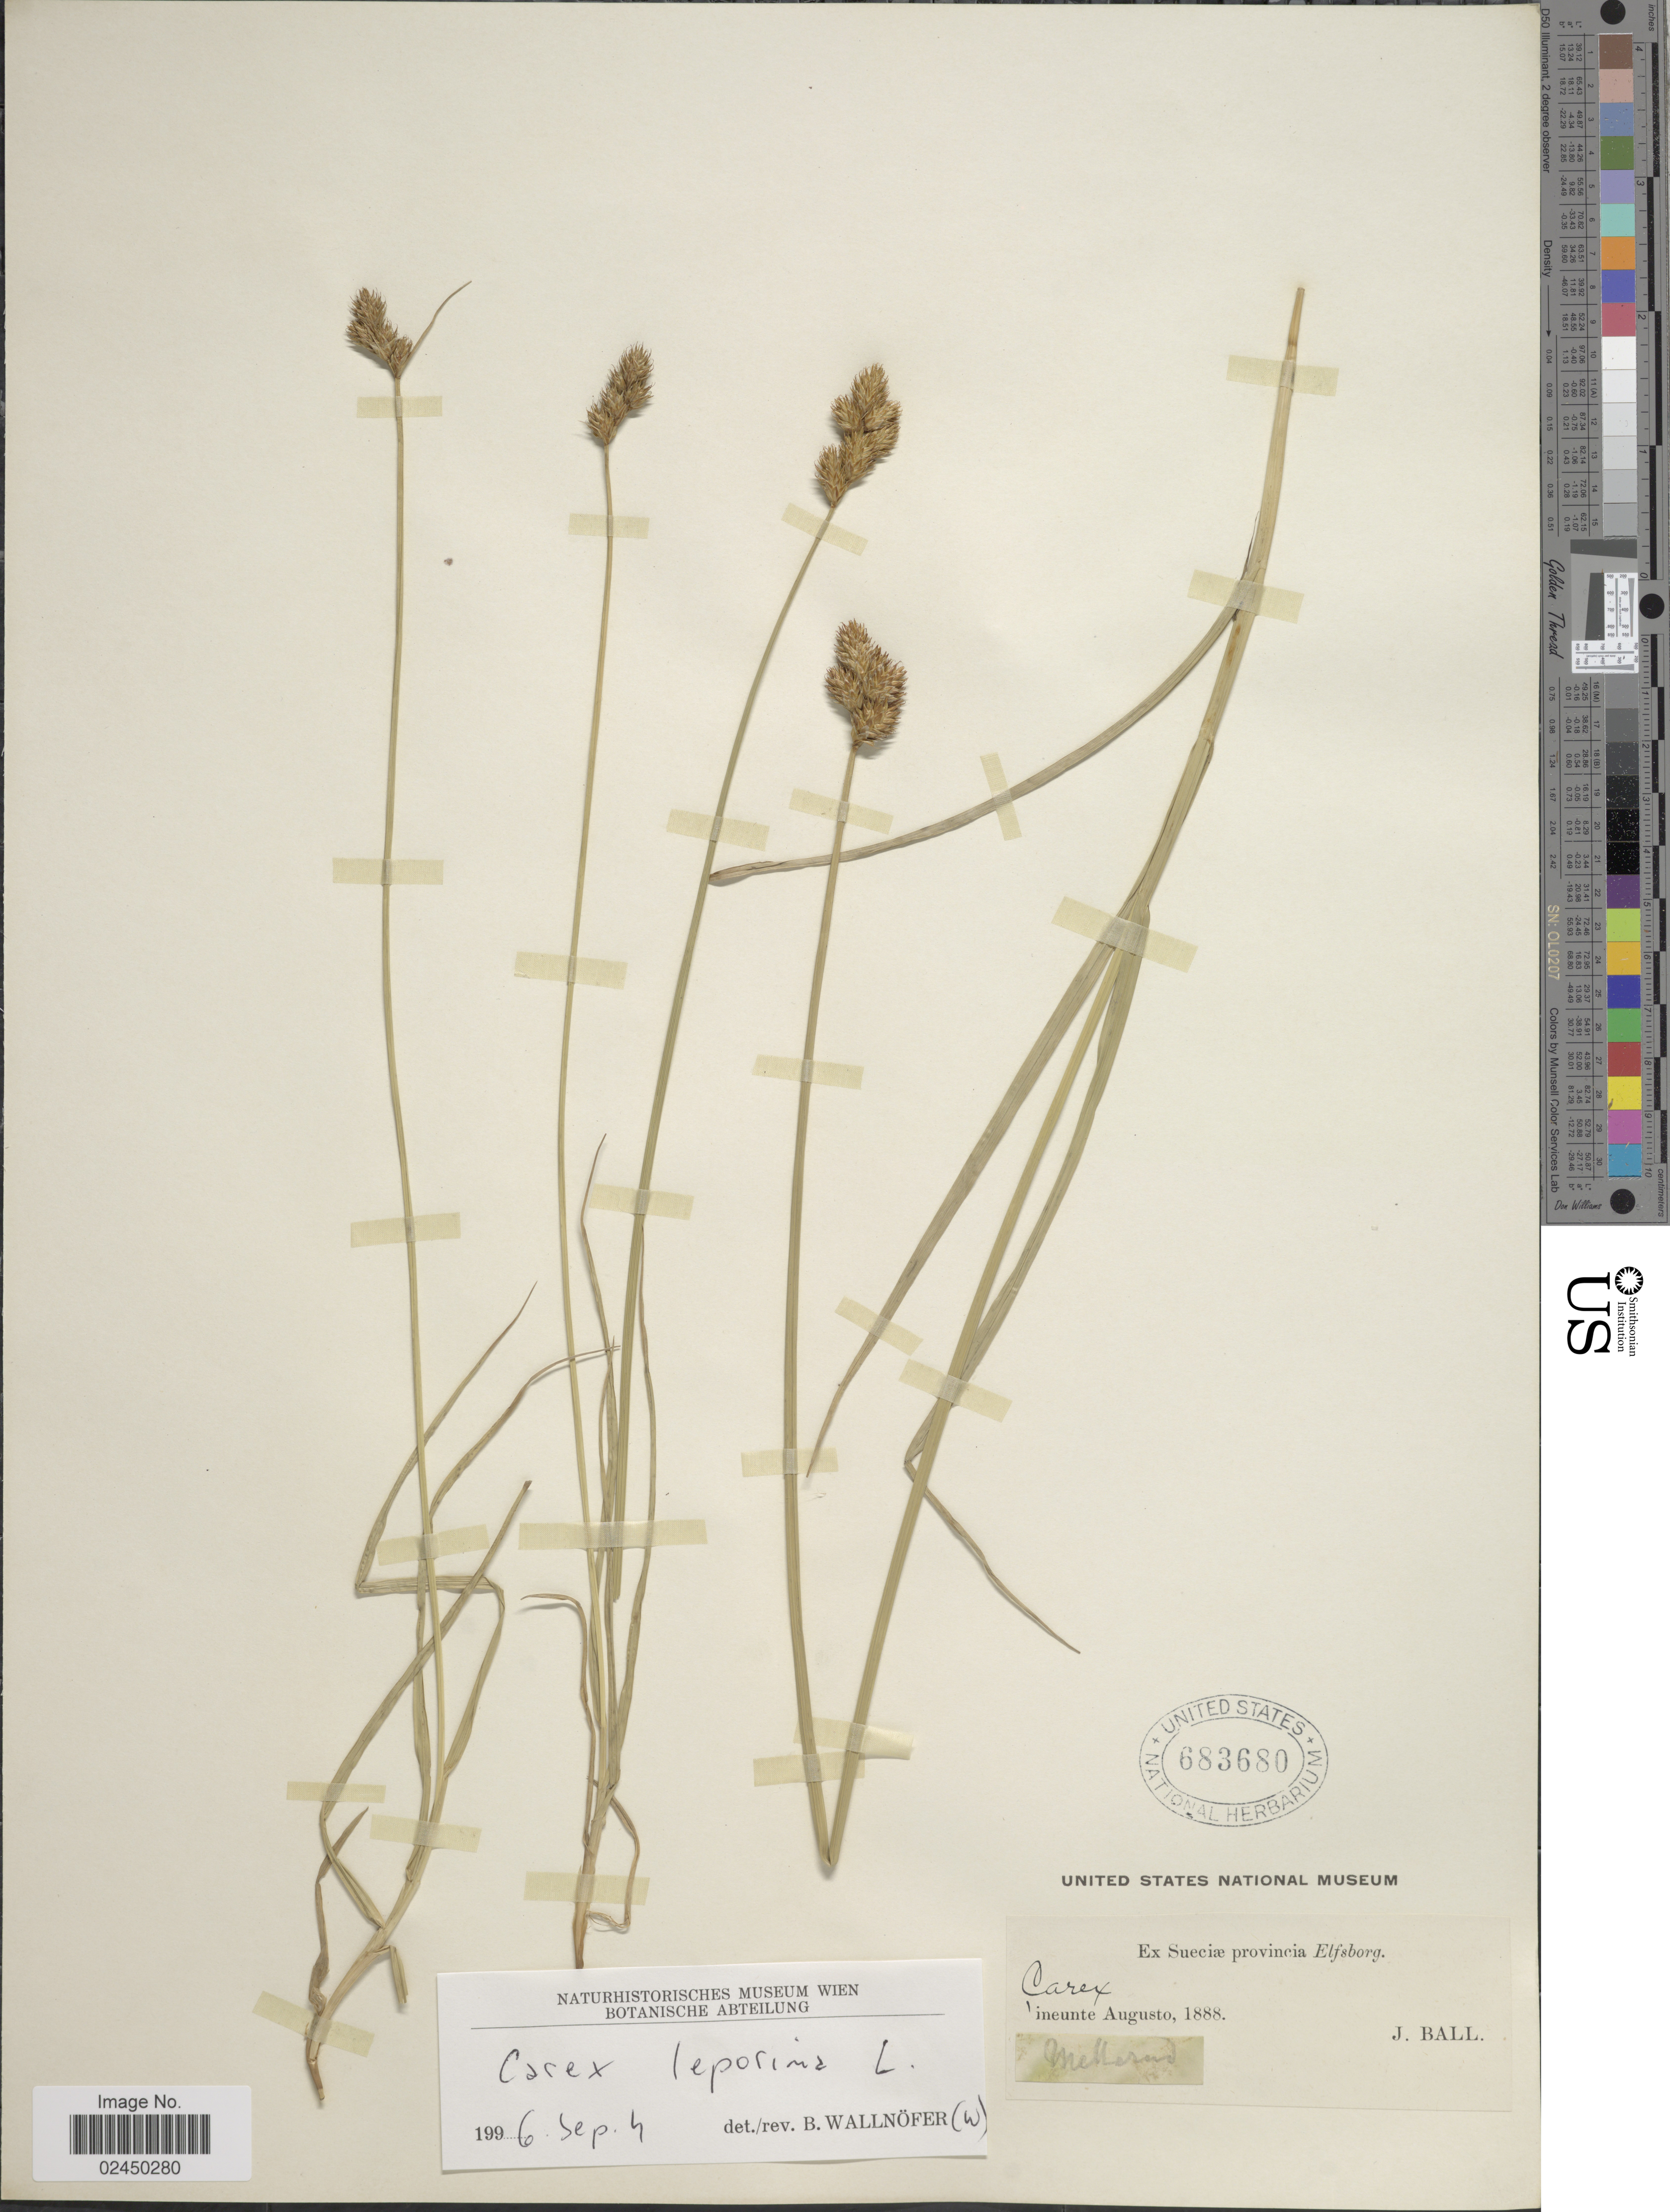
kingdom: Plantae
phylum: Tracheophyta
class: Liliopsida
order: Poales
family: Cyperaceae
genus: Carex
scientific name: Carex leporina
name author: L.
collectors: J. Ball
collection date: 1888-08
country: Sweden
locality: Sueciae provincia Elfsborg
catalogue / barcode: US 683680